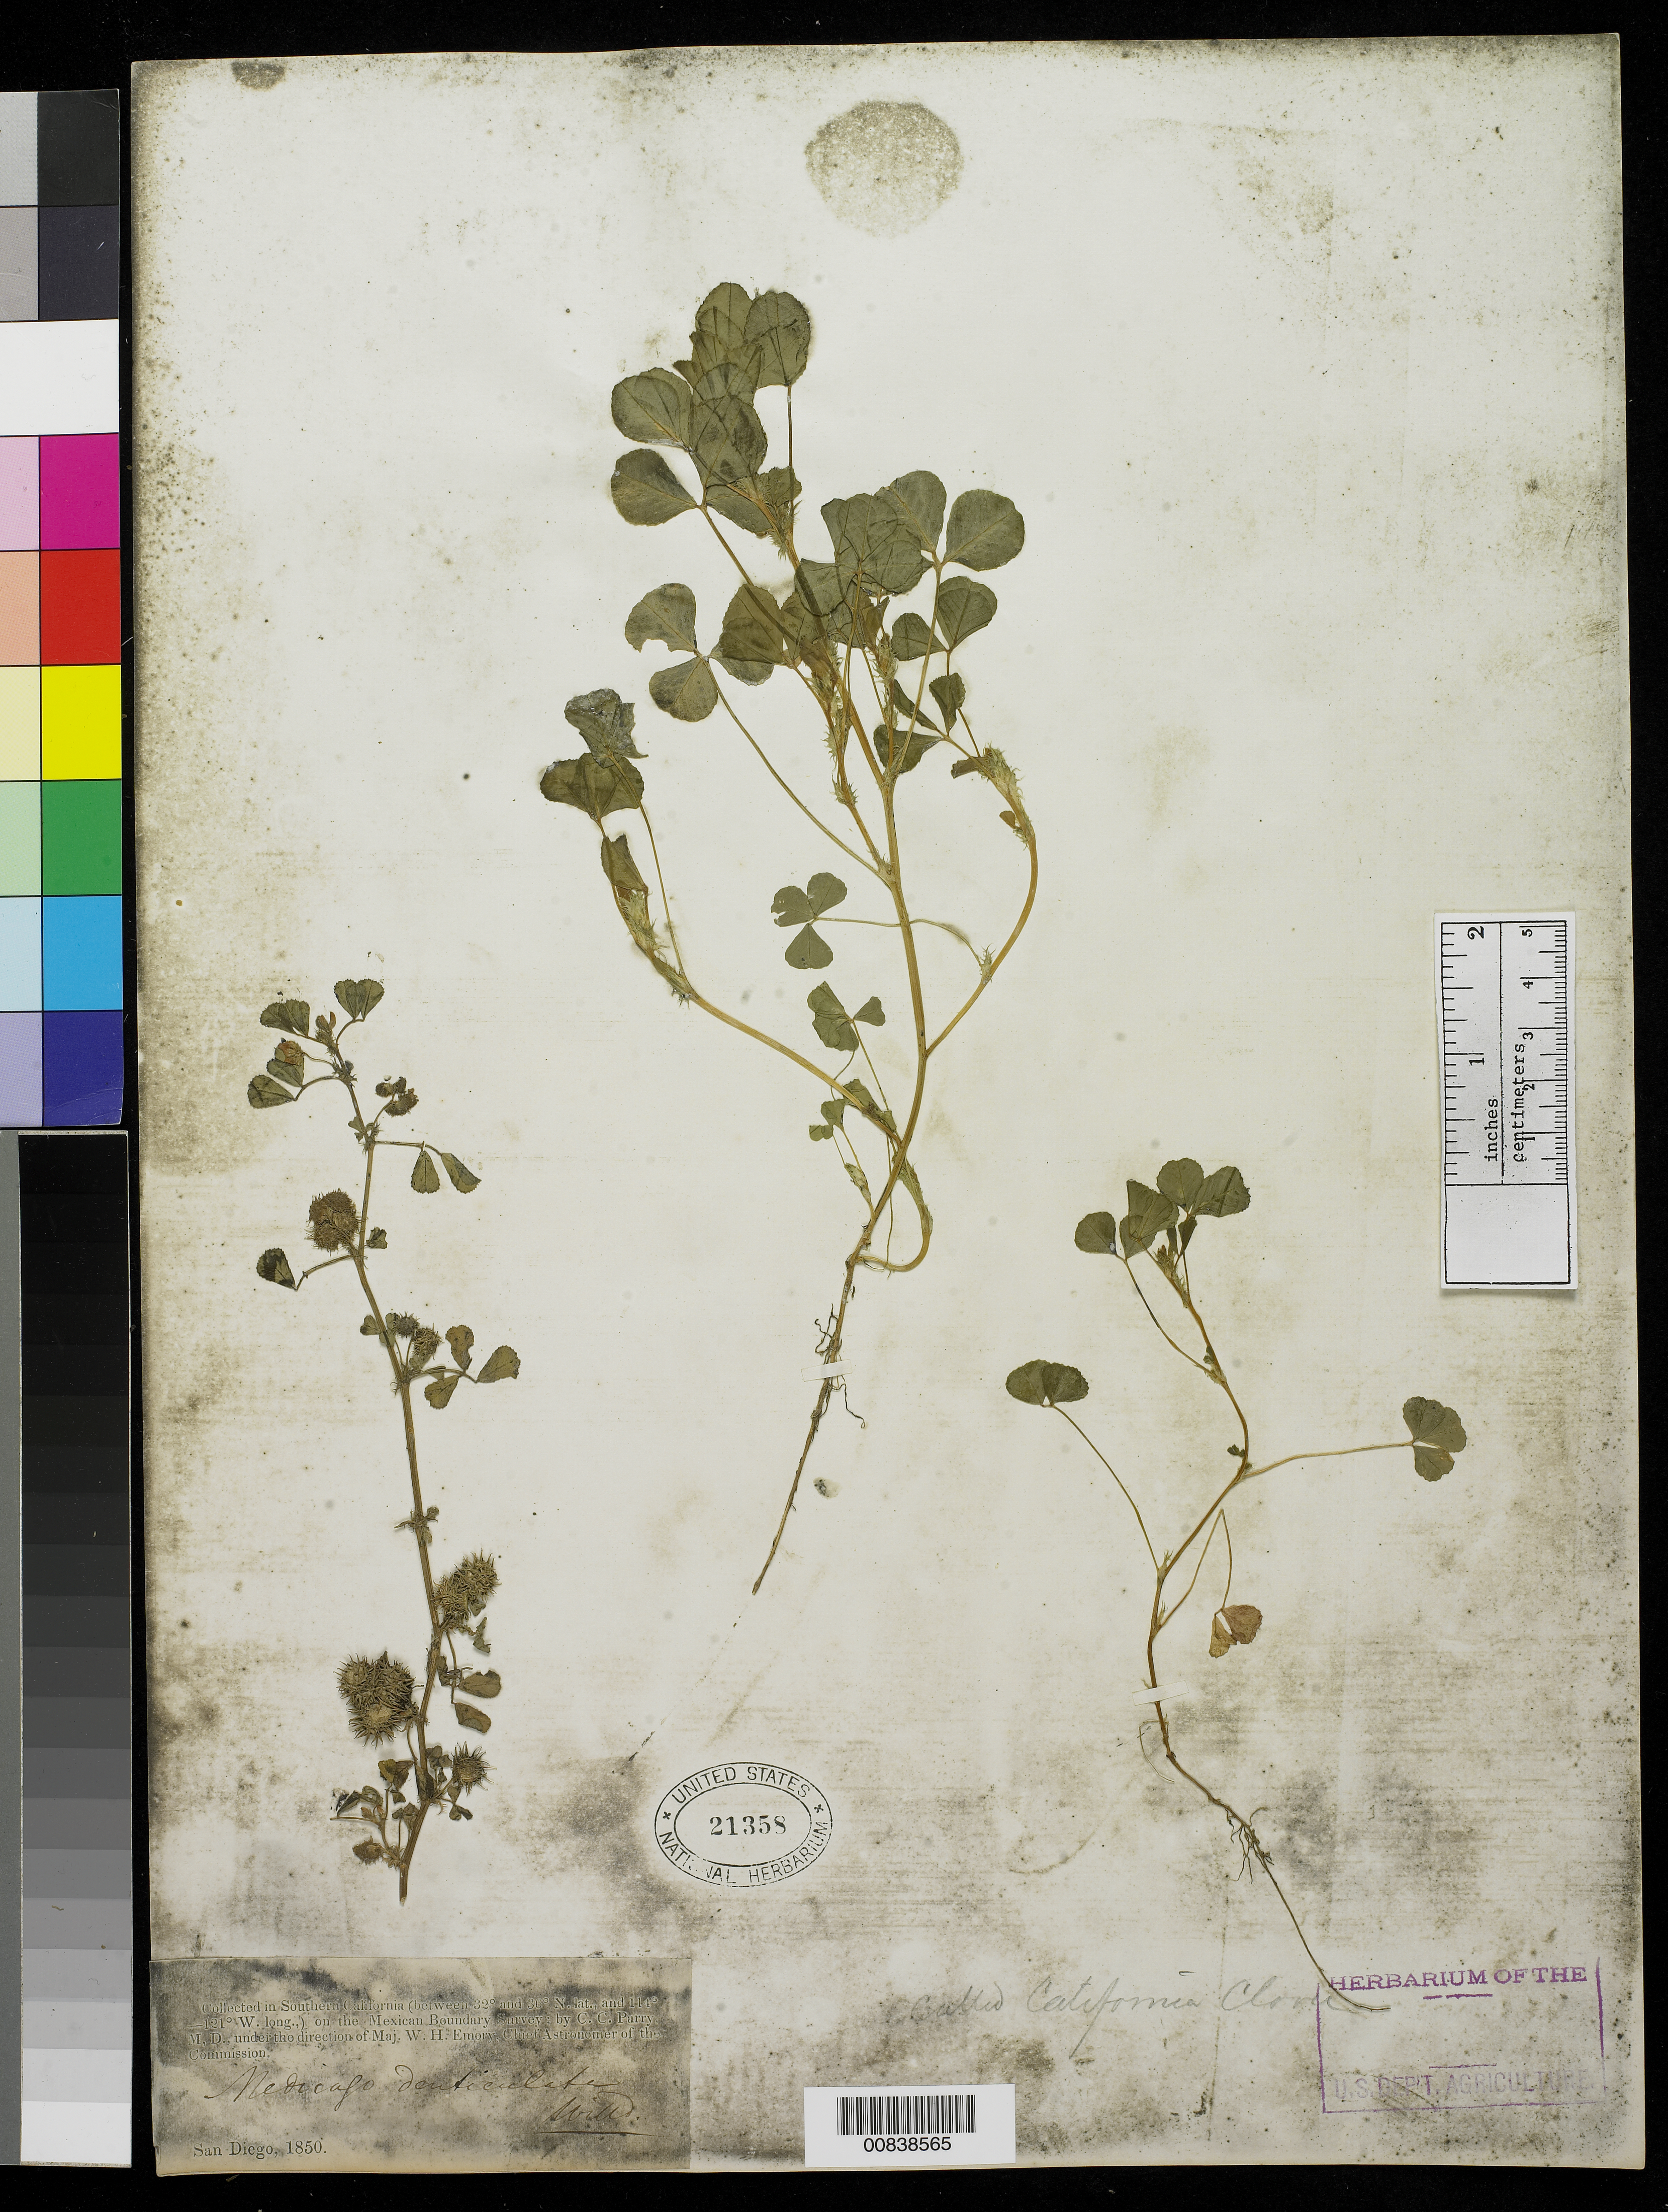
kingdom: Plantae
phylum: Tracheophyta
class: Magnoliopsida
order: Fabales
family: Fabaceae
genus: Medicago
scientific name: Medicago hispida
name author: Gaertn.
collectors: C. C. Parry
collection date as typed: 1850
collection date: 1850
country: United States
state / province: California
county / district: San Diego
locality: San Diego, Southern California.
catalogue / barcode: US 21358